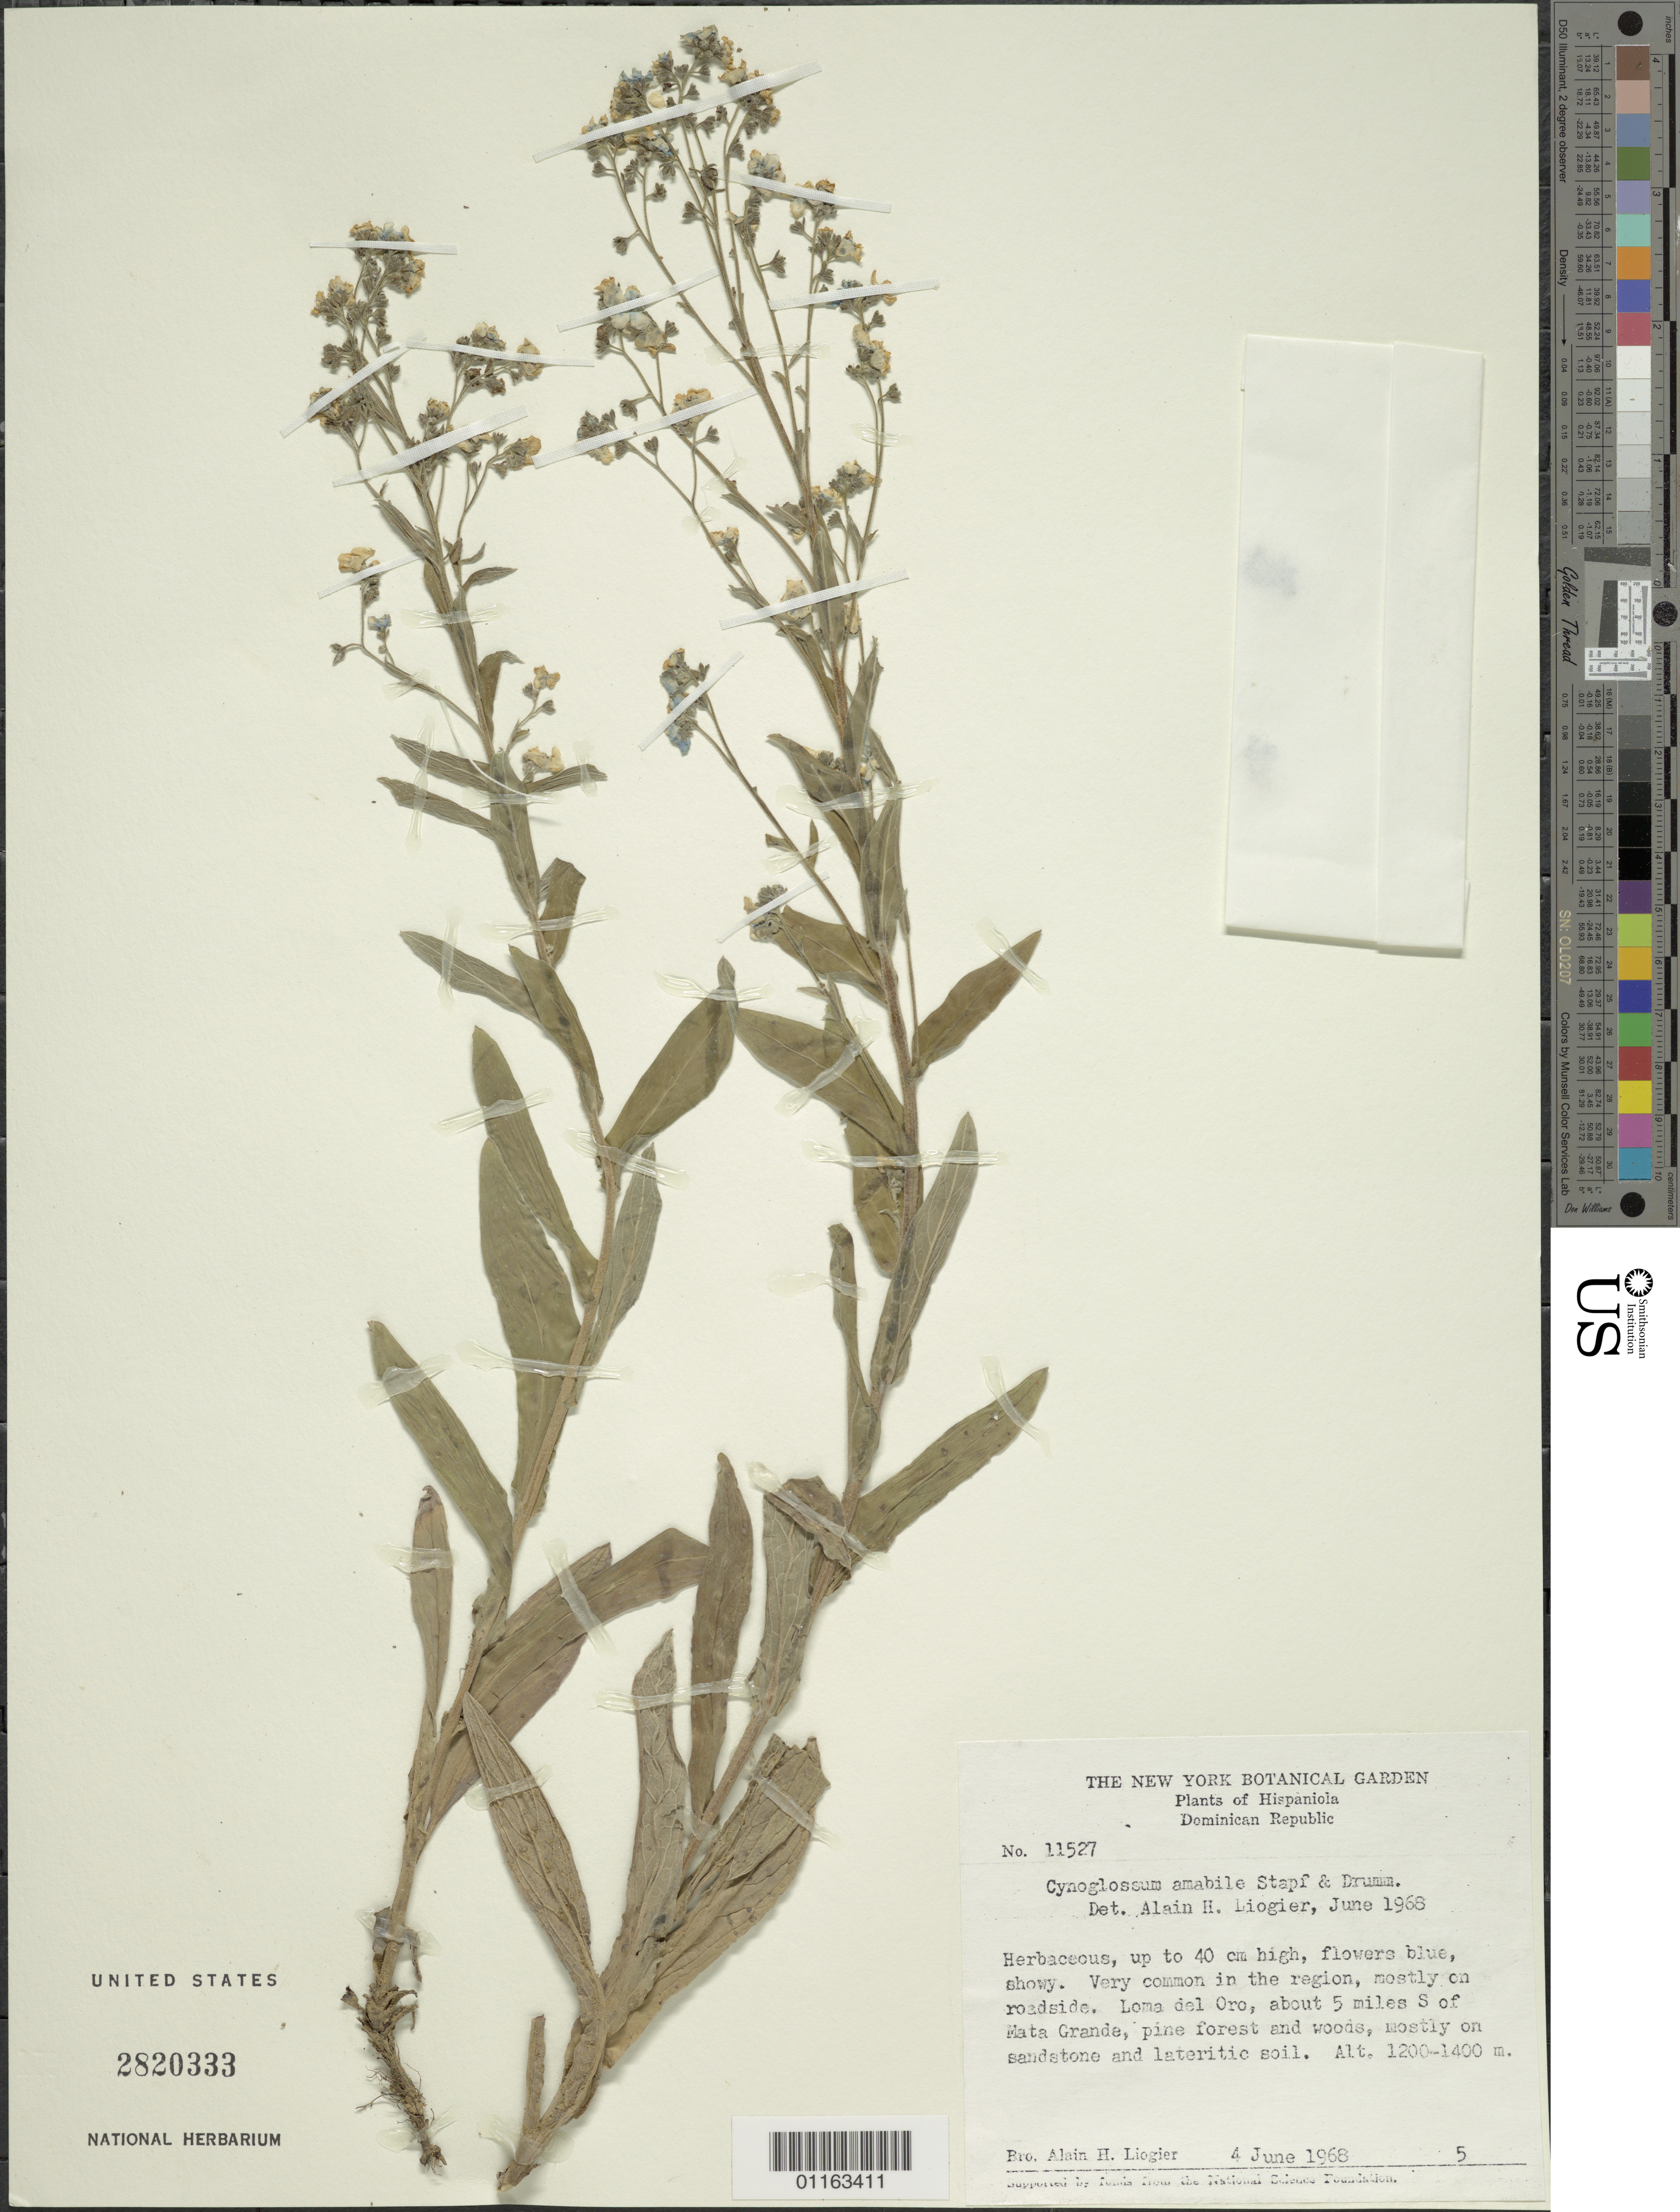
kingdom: Plantae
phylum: Tracheophyta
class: Magnoliopsida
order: Boraginales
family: Boraginaceae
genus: Cynoglossum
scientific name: Cynoglossum amabile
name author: Stapf & J.R. Drumm.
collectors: A. H. Liogier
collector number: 11527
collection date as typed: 04 Jun 1968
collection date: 1968-06-04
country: Dominican Republic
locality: Very common in the region, found mostly on roadside. Loma del Oro, about 5 miles S of Mata Granda, pine forest and woods, mostly on sandstone and lateritic soil.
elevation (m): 1200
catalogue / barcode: US 2820333